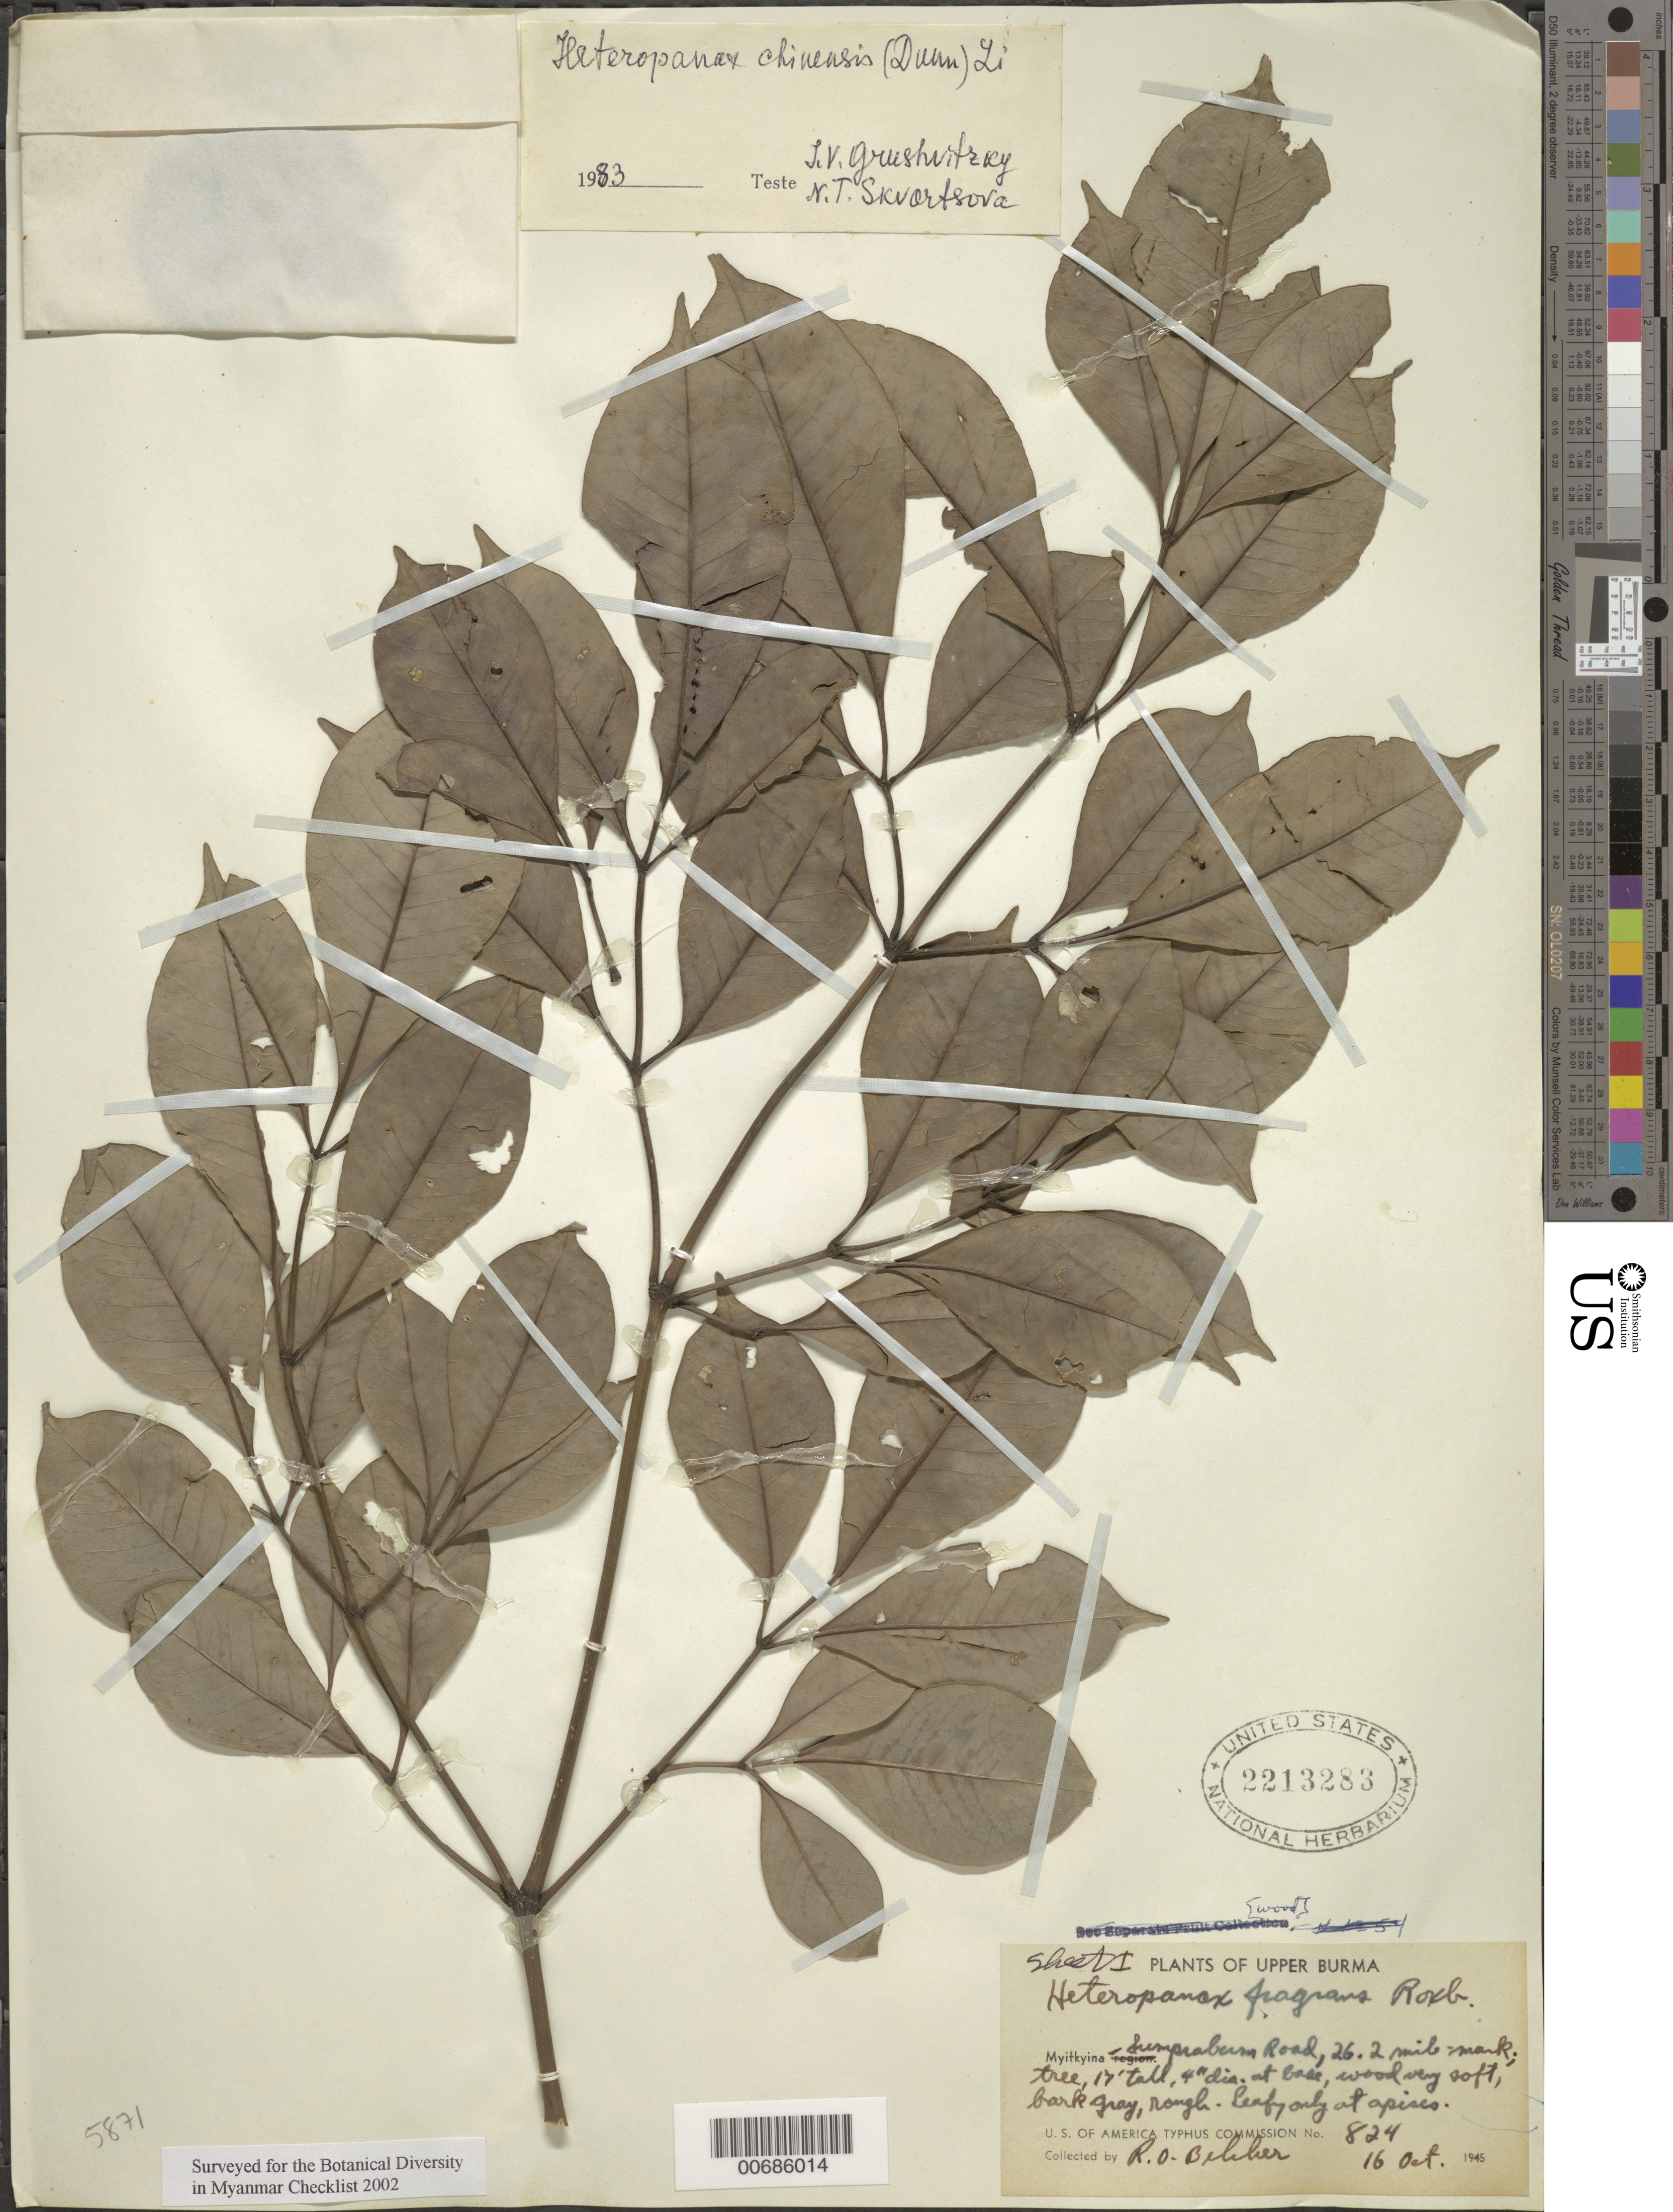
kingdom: Plantae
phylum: Tracheophyta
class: Magnoliopsida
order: Apiales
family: Araliaceae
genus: Heteropanax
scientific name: Heteropanax fragrans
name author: (Roxb.) Seem.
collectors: R. Belcher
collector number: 824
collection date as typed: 16 Oct 1945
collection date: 1945-10-16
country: Myanmar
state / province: Kachin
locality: Myitkyina, Sumprabum Road, 26.2 mi. mark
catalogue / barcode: US 2213283